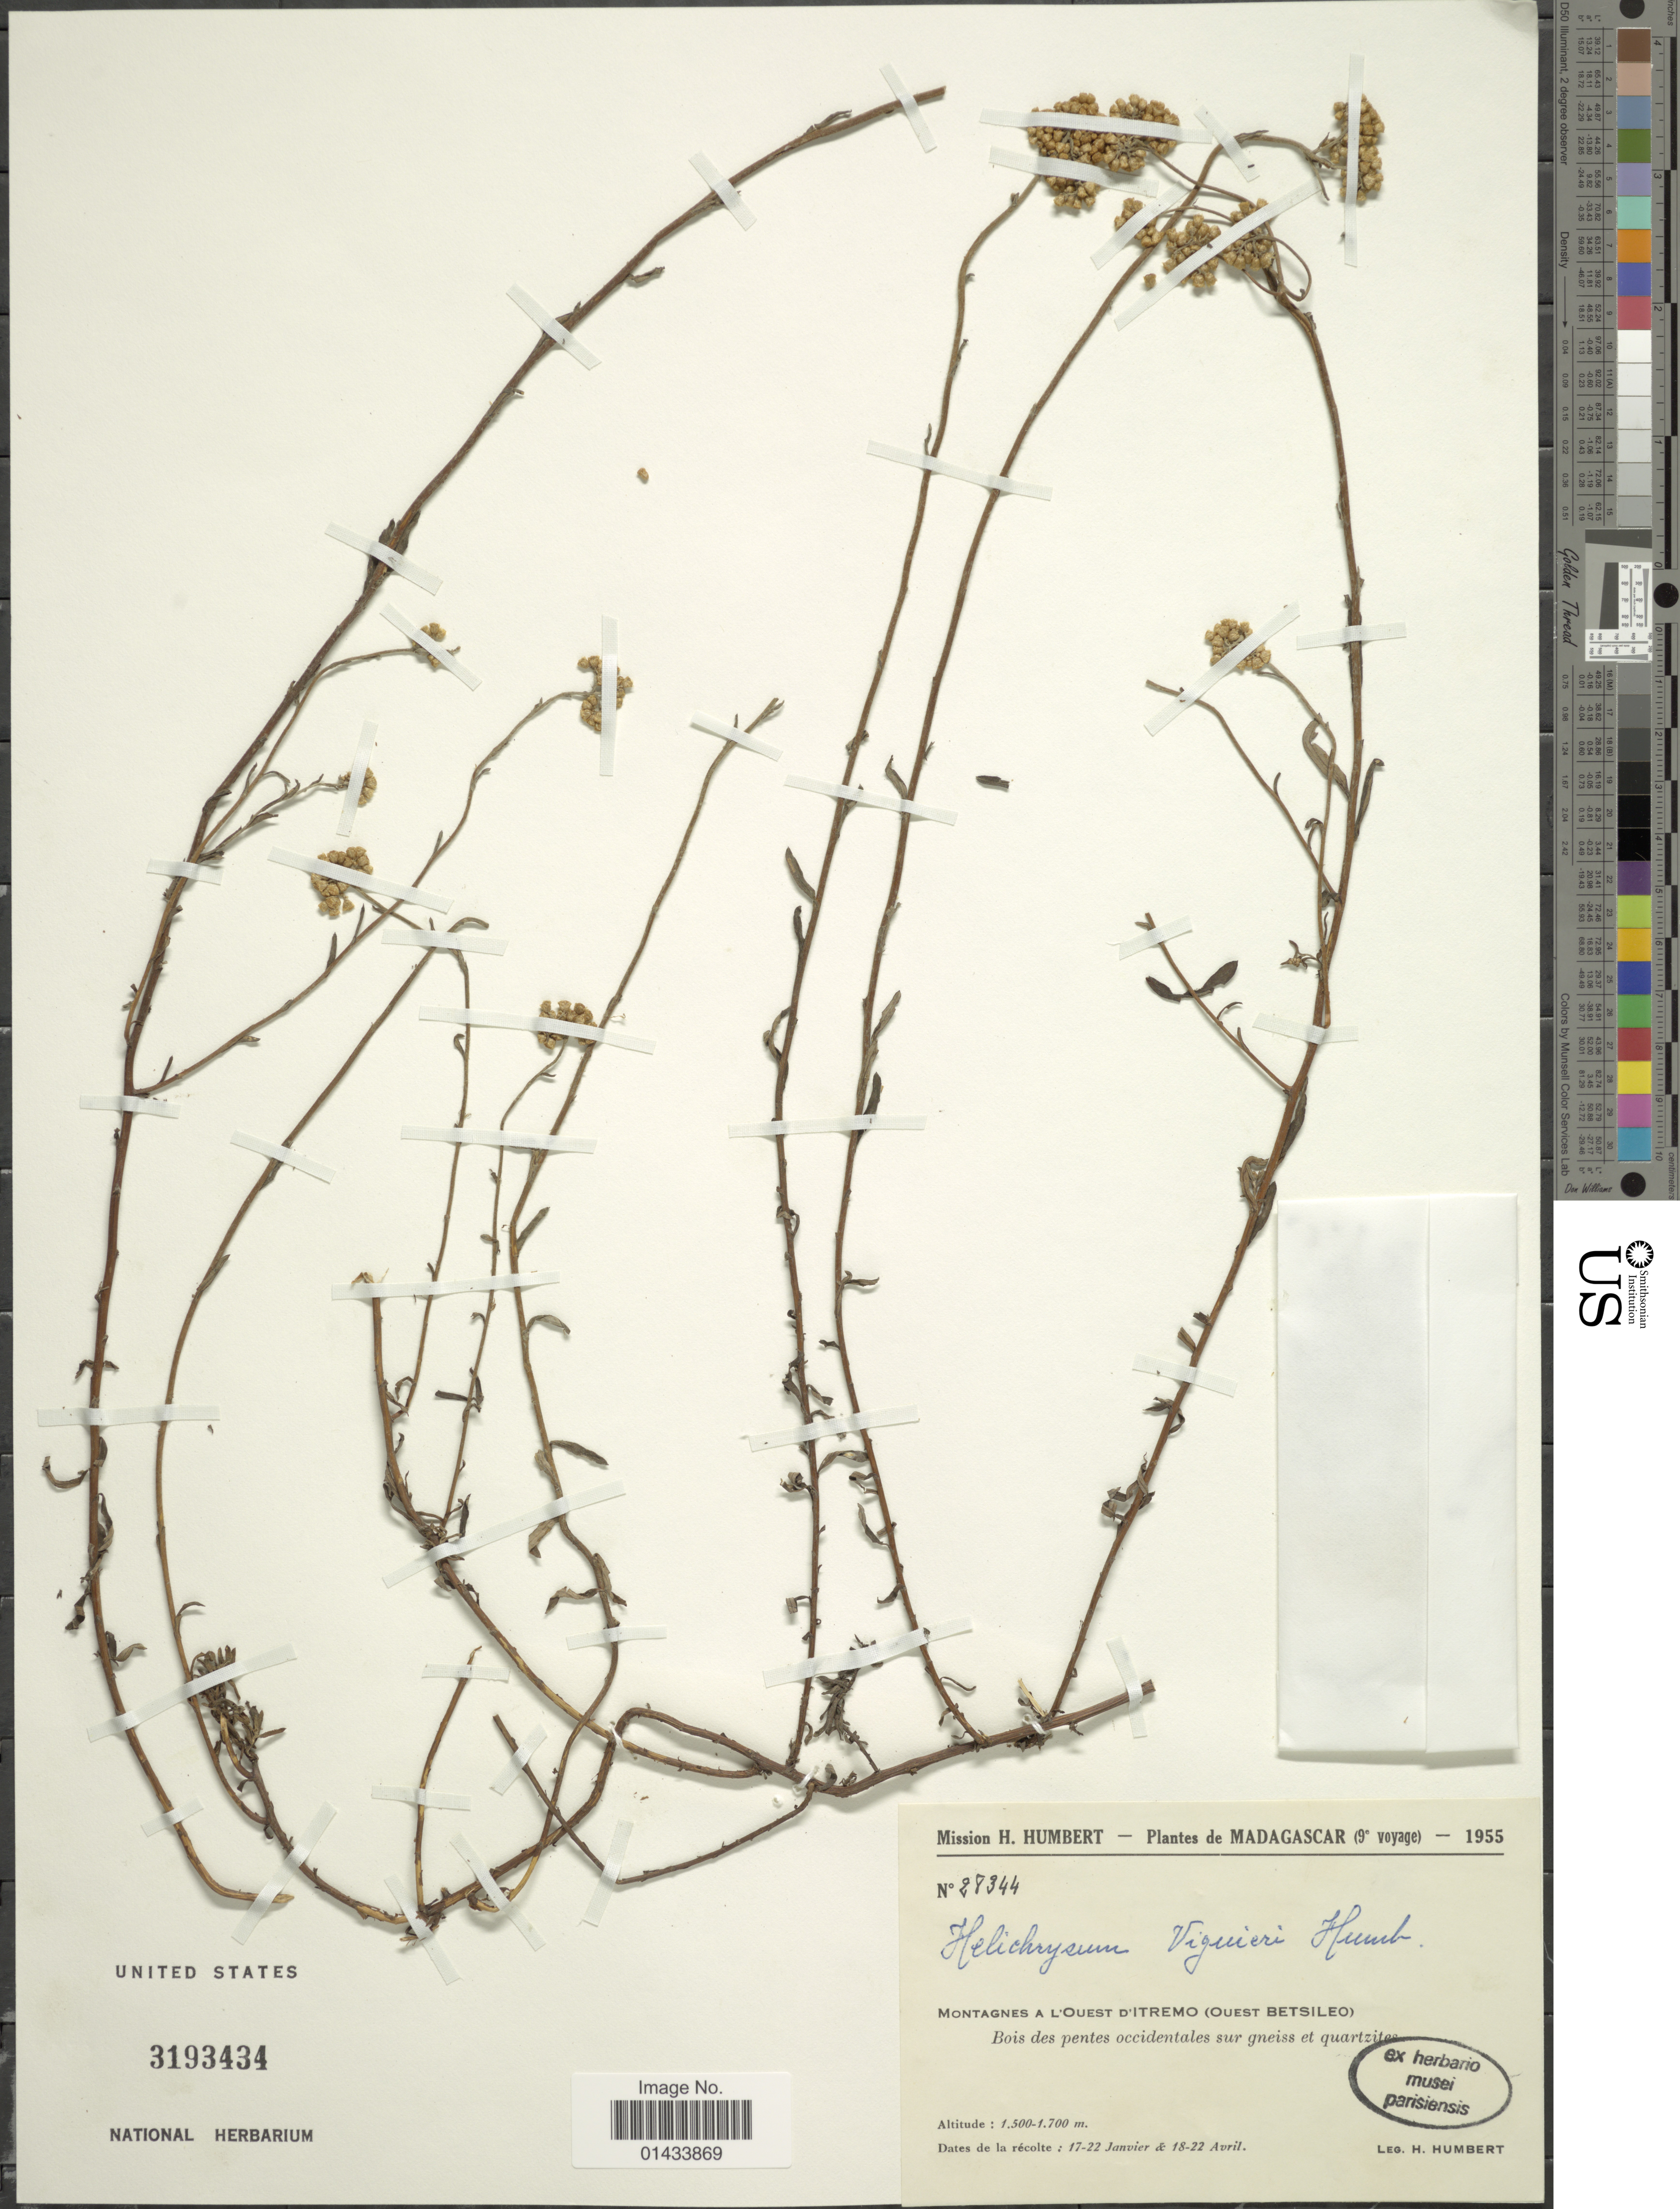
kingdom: Plantae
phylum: Tracheophyta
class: Magnoliopsida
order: Asterales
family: Asteraceae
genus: Helichrysum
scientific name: Helichrysum viguieri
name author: Humbert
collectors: H. Humbert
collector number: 28344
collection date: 1955-01-17/1955-04-22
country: Madagascar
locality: Montangnes a l' Ouest D'Itremo (Ouest Betsileo), Bois des pentes occidentalis sur gneiss et quartzite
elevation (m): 1500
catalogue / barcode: US 3193434